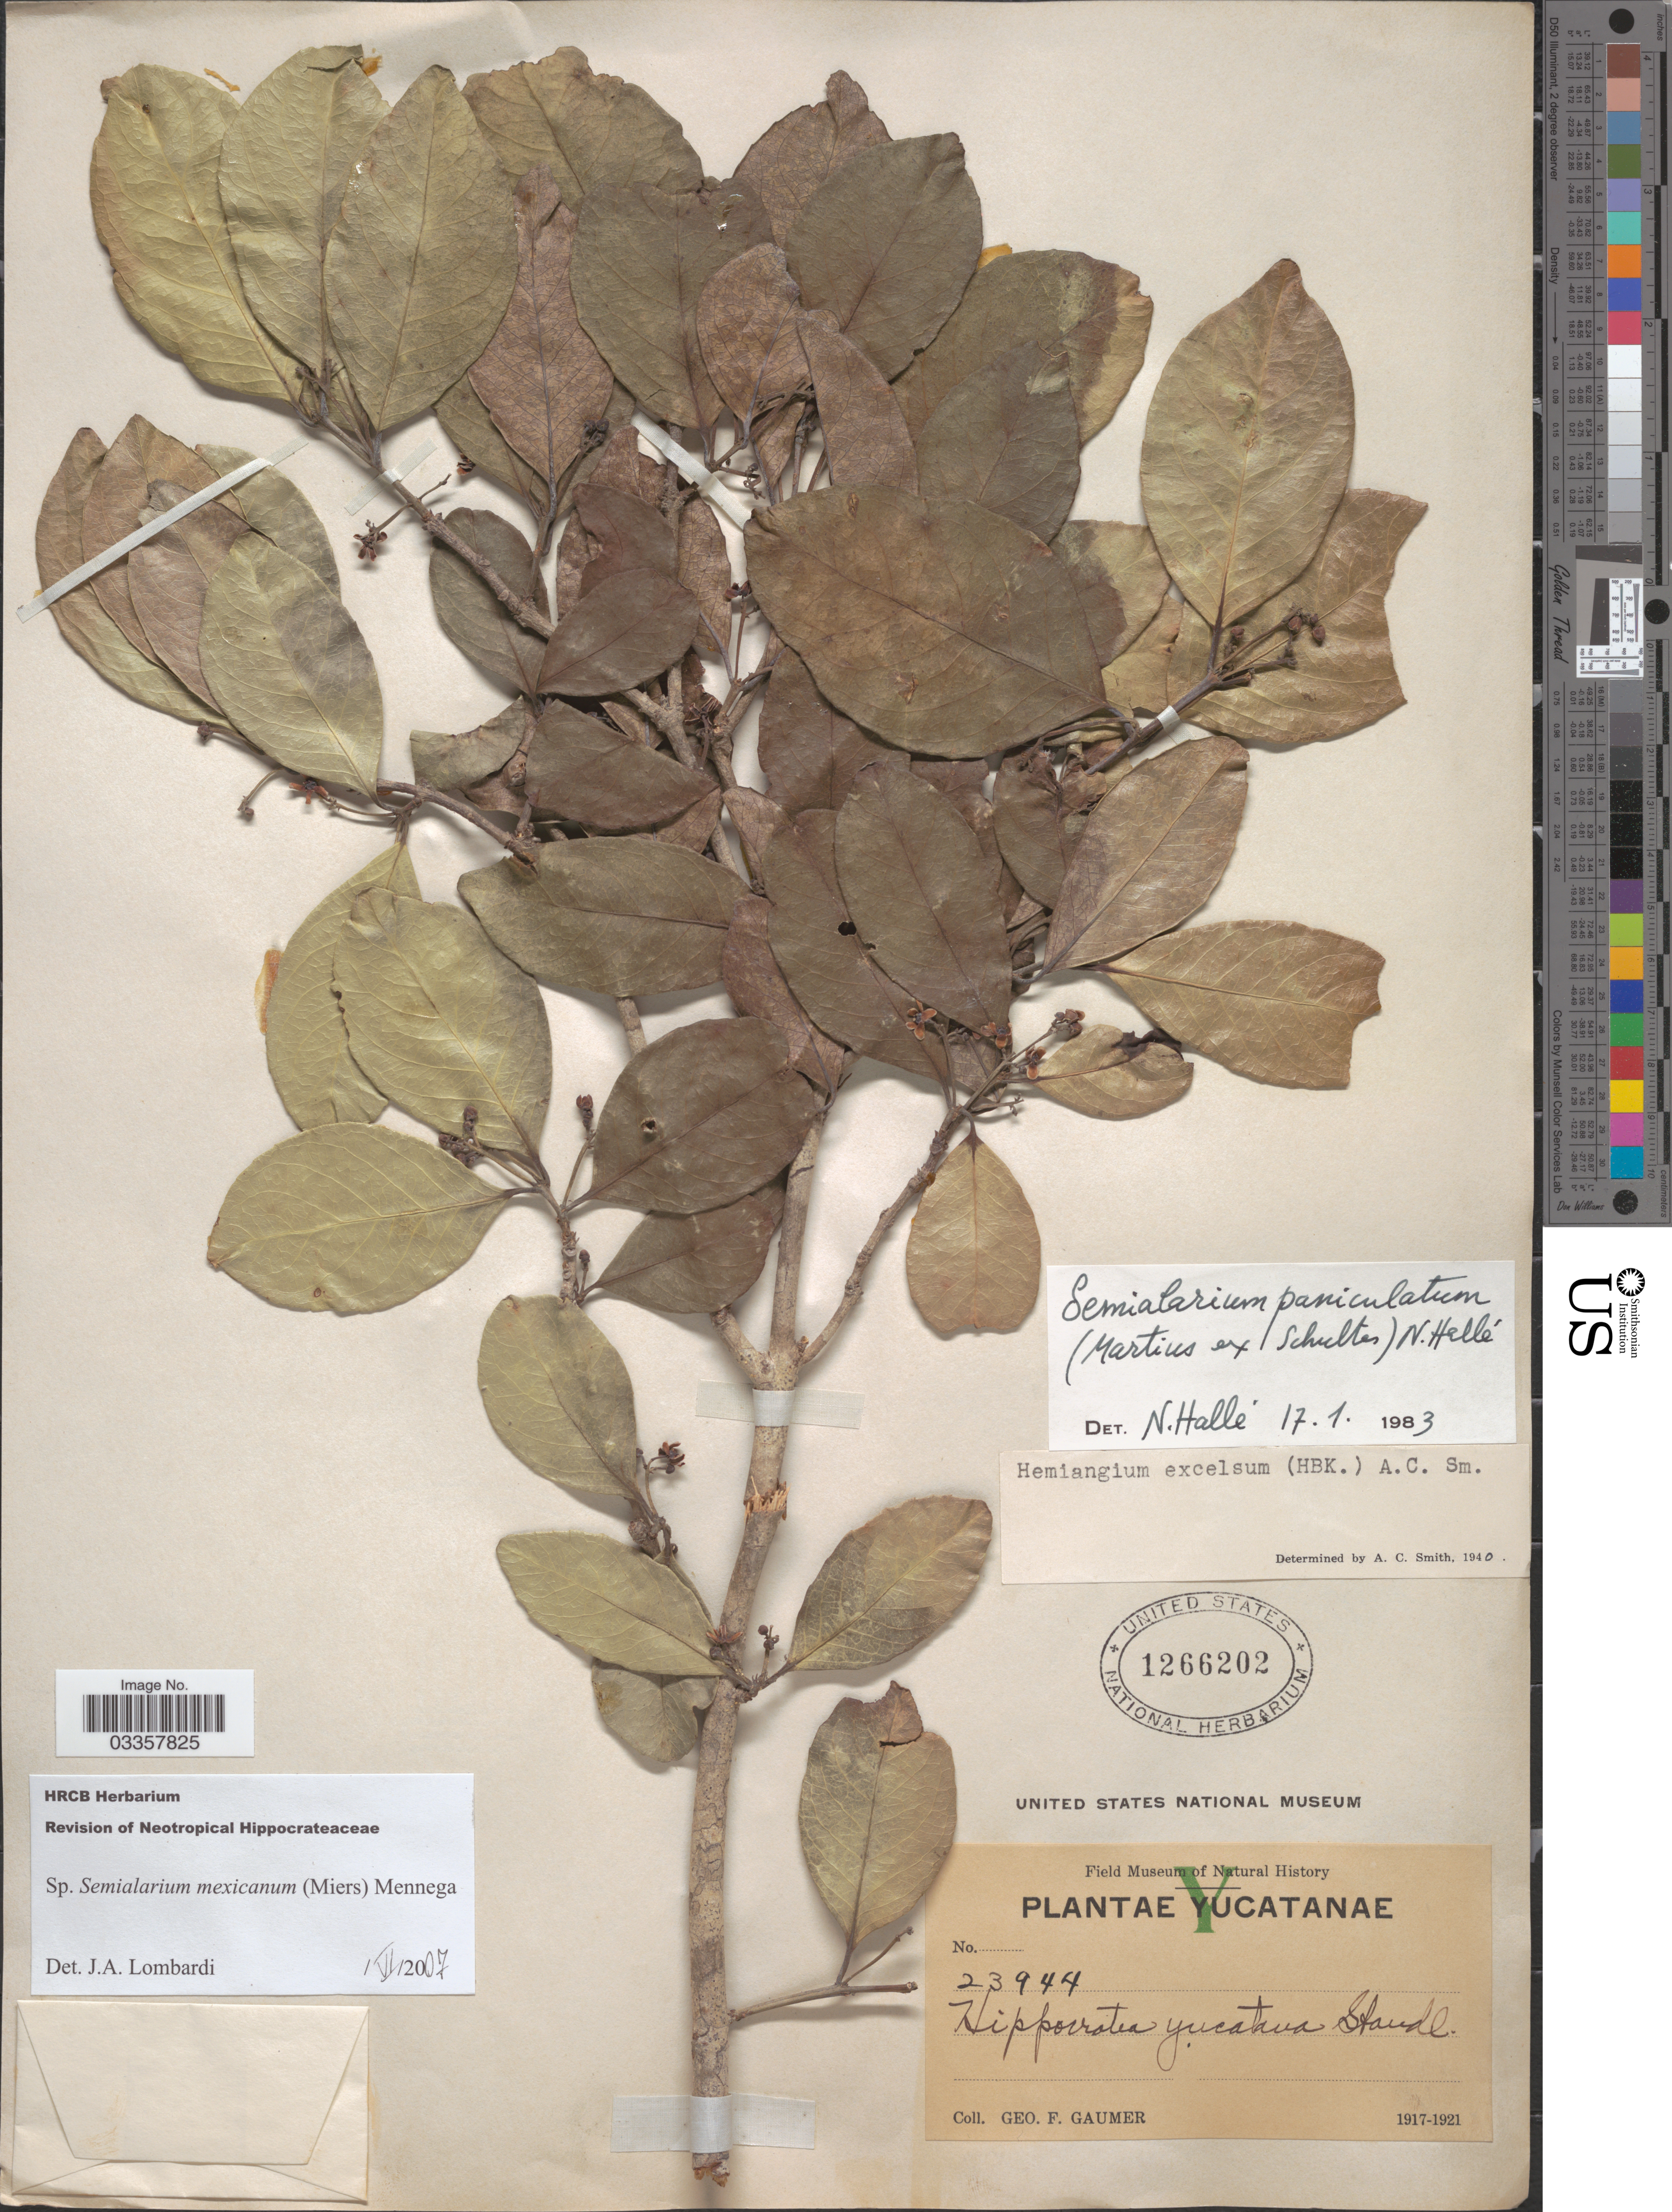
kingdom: Plantae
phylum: Tracheophyta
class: Magnoliopsida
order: Celastrales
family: Celastraceae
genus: Semialarium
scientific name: Semialarium mexicanum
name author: (Miers) Mennega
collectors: G. F. Gaumer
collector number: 23944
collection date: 1917/1921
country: Mexico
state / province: Yucatán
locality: Yucatanae.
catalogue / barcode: US 1266202